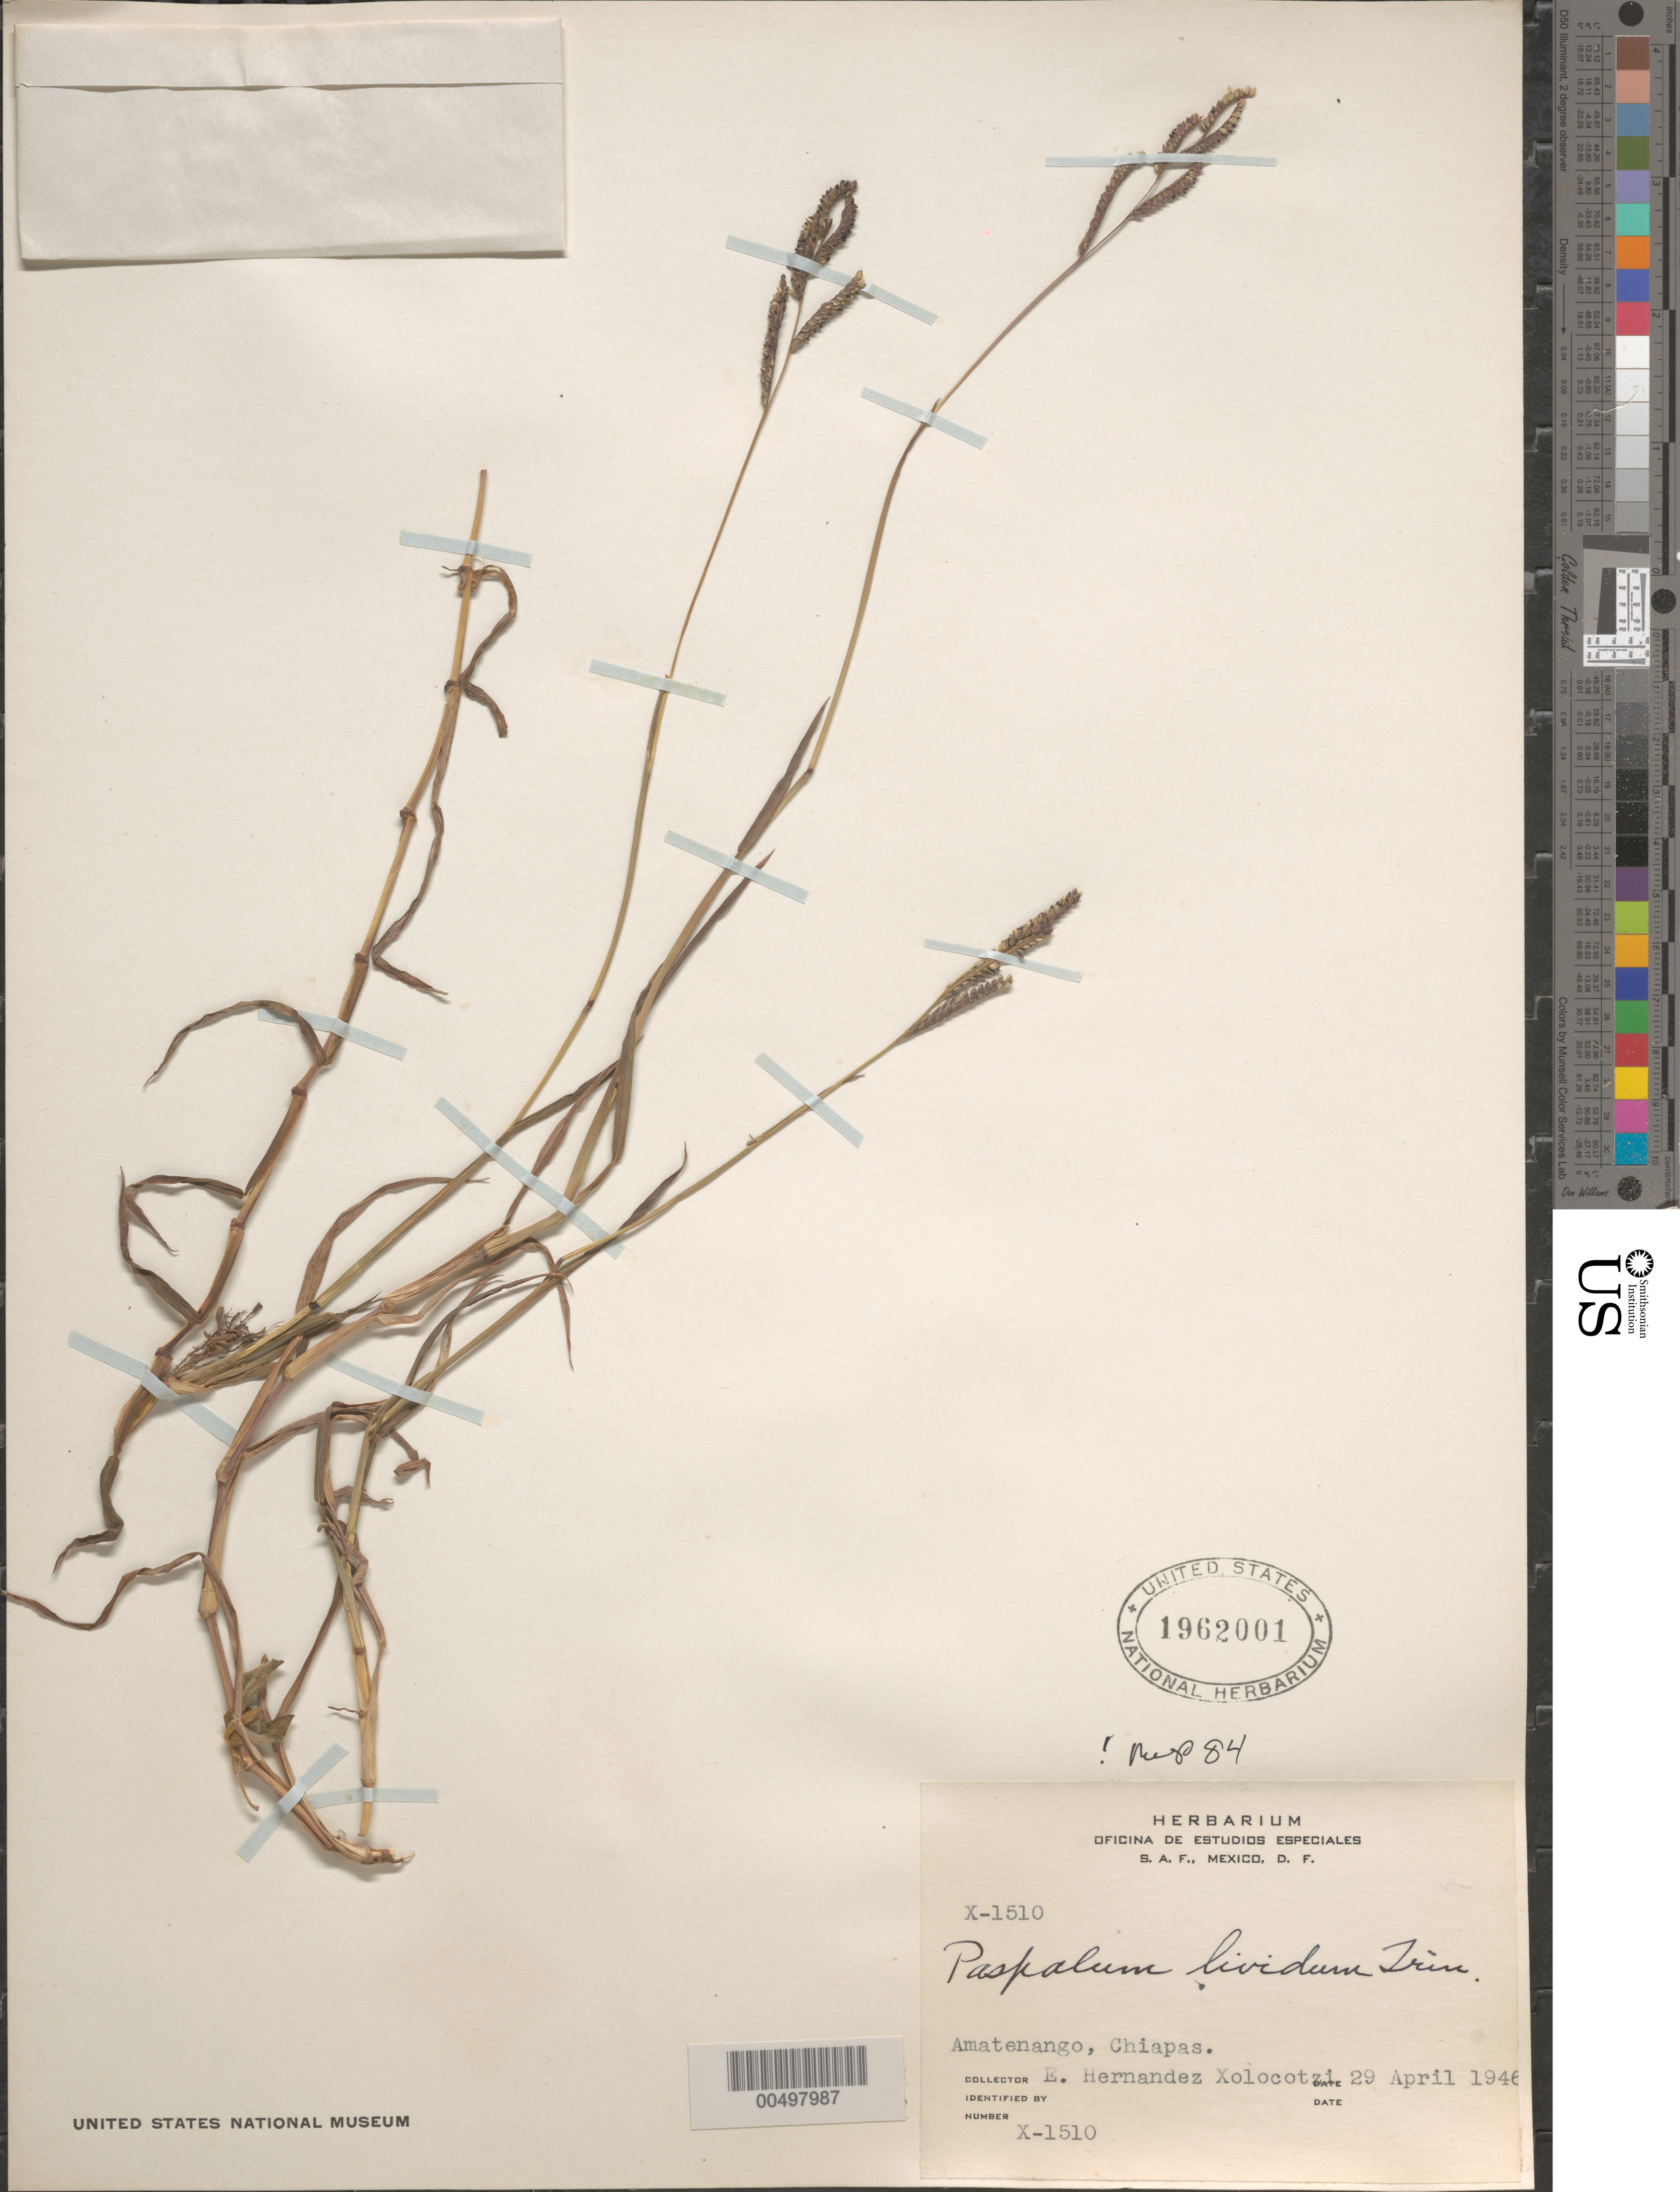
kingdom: Plantae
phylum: Tracheophyta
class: Liliopsida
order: Poales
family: Poaceae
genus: Paspalum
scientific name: Paspalum lividum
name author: Trin. in Schltdl.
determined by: Pohl, R. W.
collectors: E. I. Hernández-X.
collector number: X-1510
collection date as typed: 29 Apr 1946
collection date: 1946-04-29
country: Mexico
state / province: Chiapas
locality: Amatenango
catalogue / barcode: US 1962001